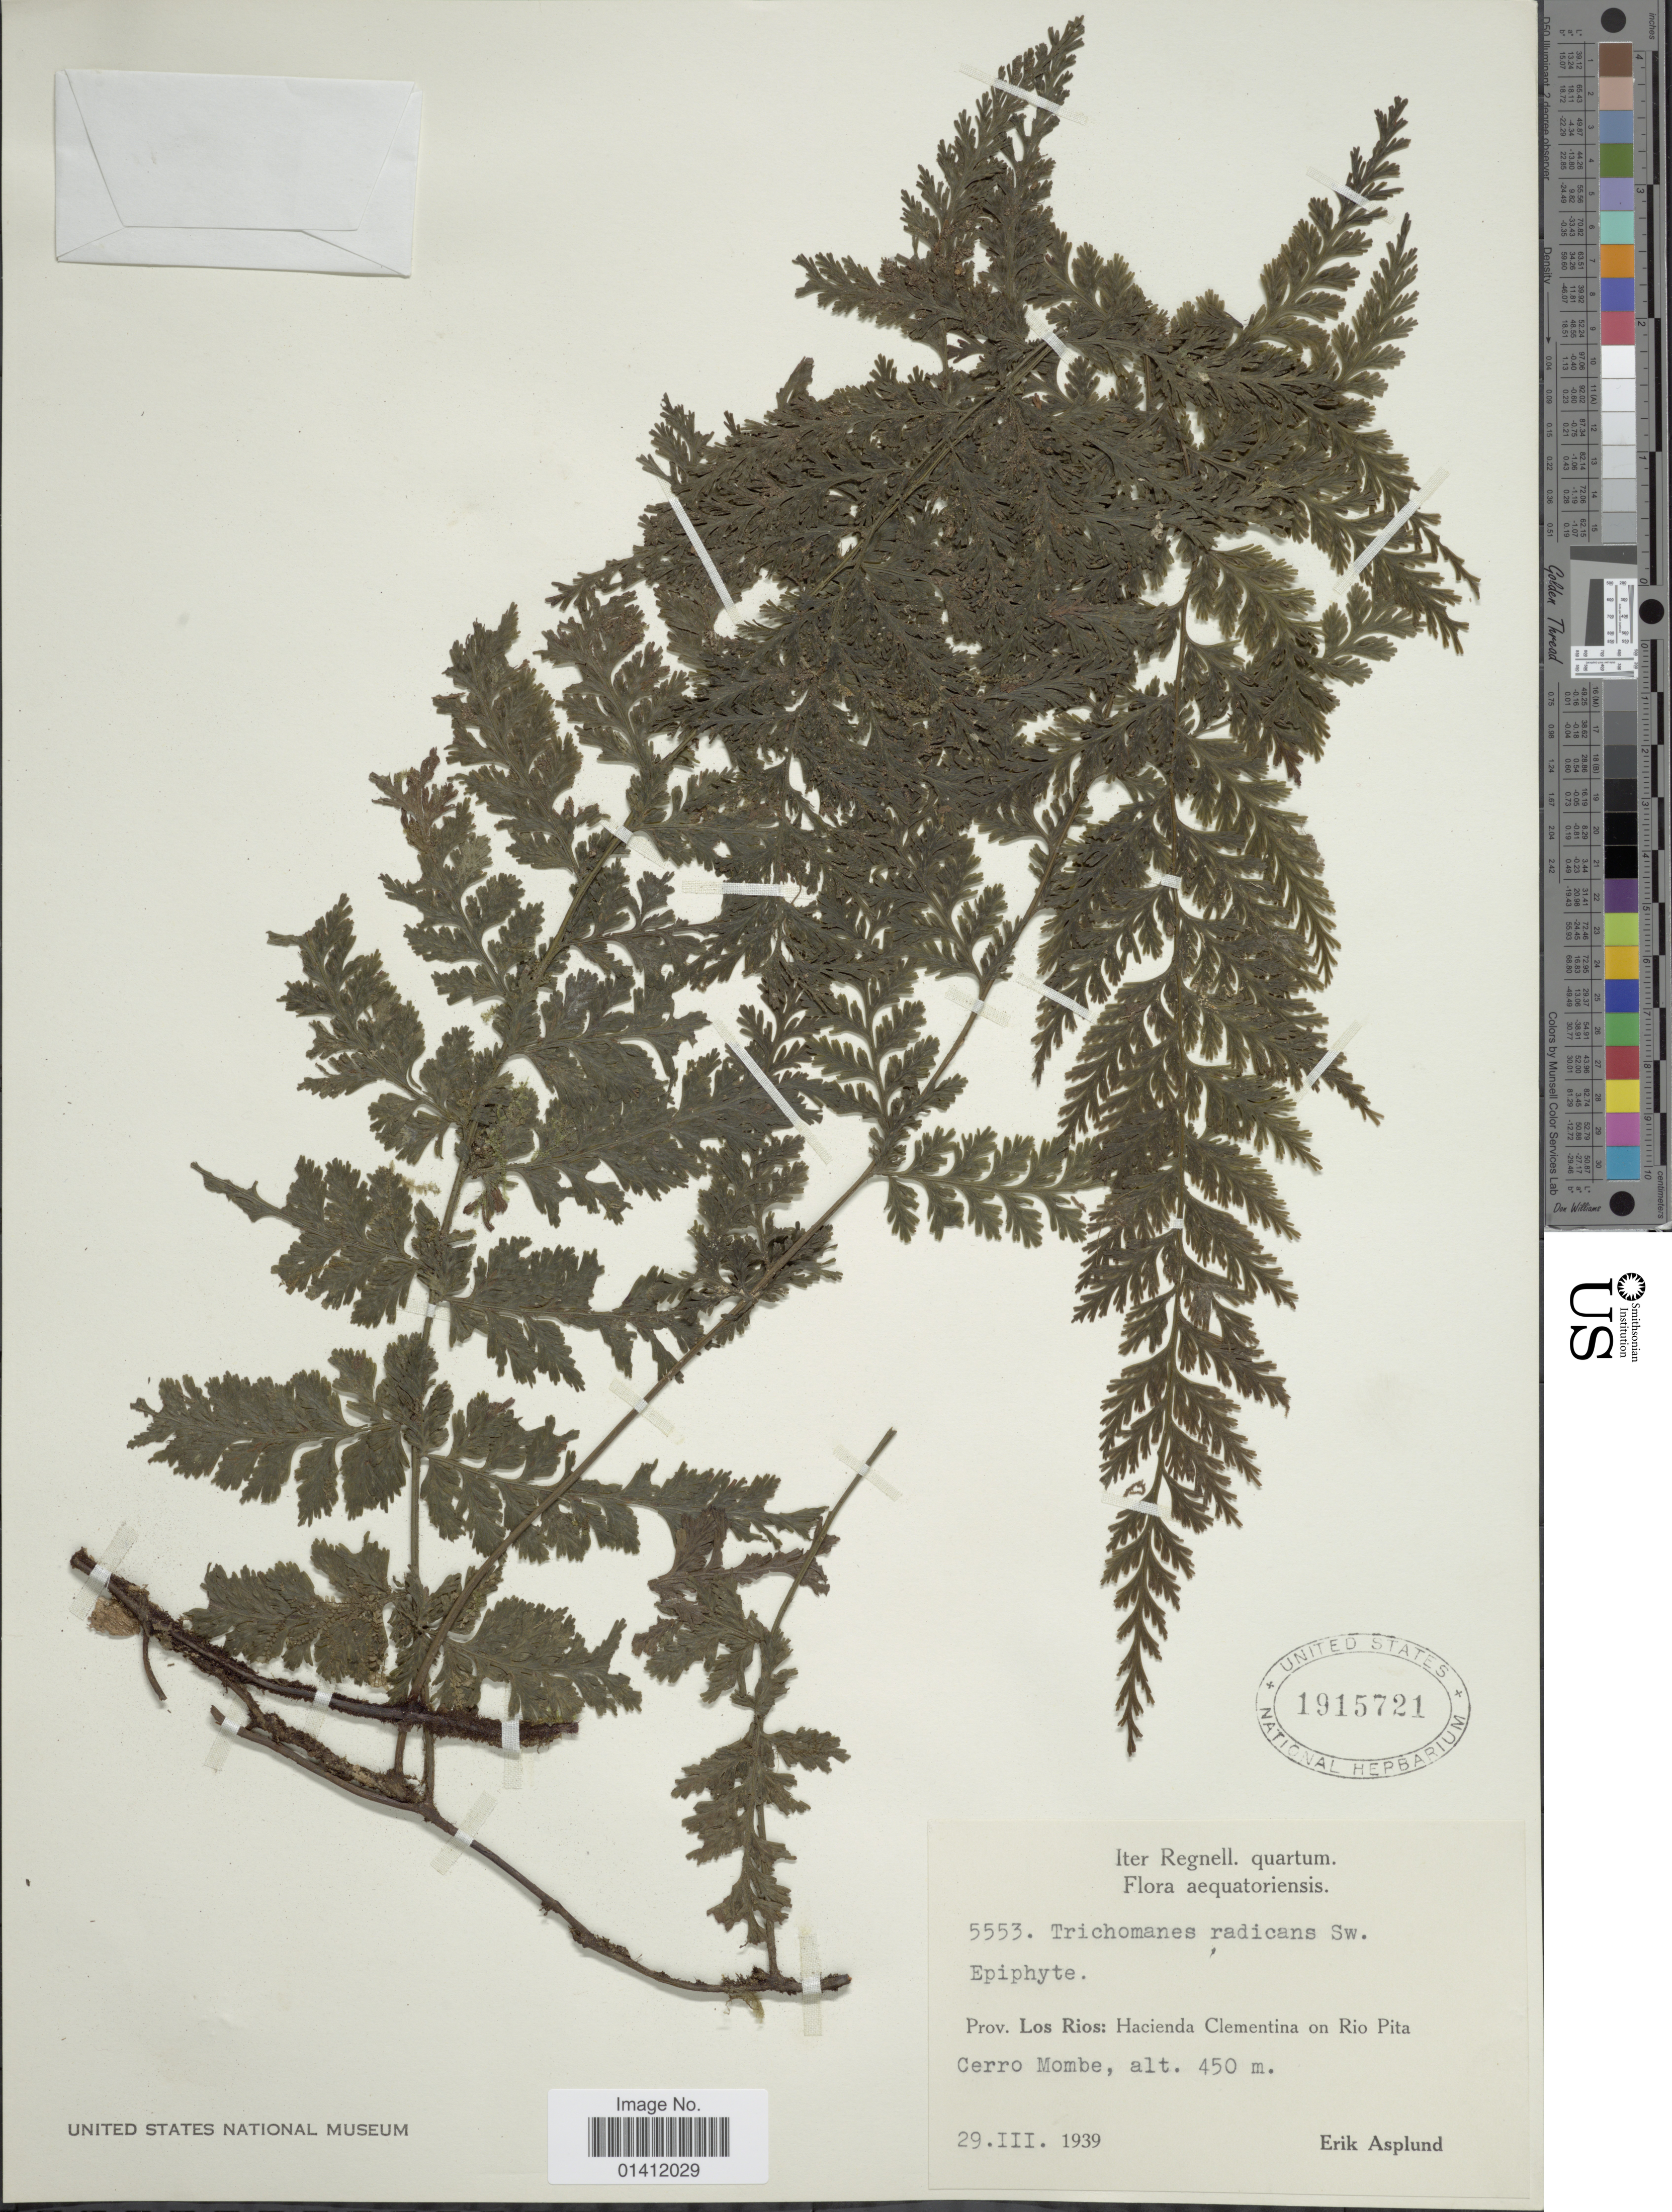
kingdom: Plantae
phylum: Tracheophyta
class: Polypodiopsida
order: Hymenophyllales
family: Hymenophyllaceae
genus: Vandenboschia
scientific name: Vandenboschia radicans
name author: (Sw.) Copel.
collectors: E. Asplund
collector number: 5553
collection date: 1939-03-29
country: Ecuador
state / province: Los Ríos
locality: Prov. Los Rios: Hacienda Clementina on Rio Pita Cerro Mombe.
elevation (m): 450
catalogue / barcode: US 1915721